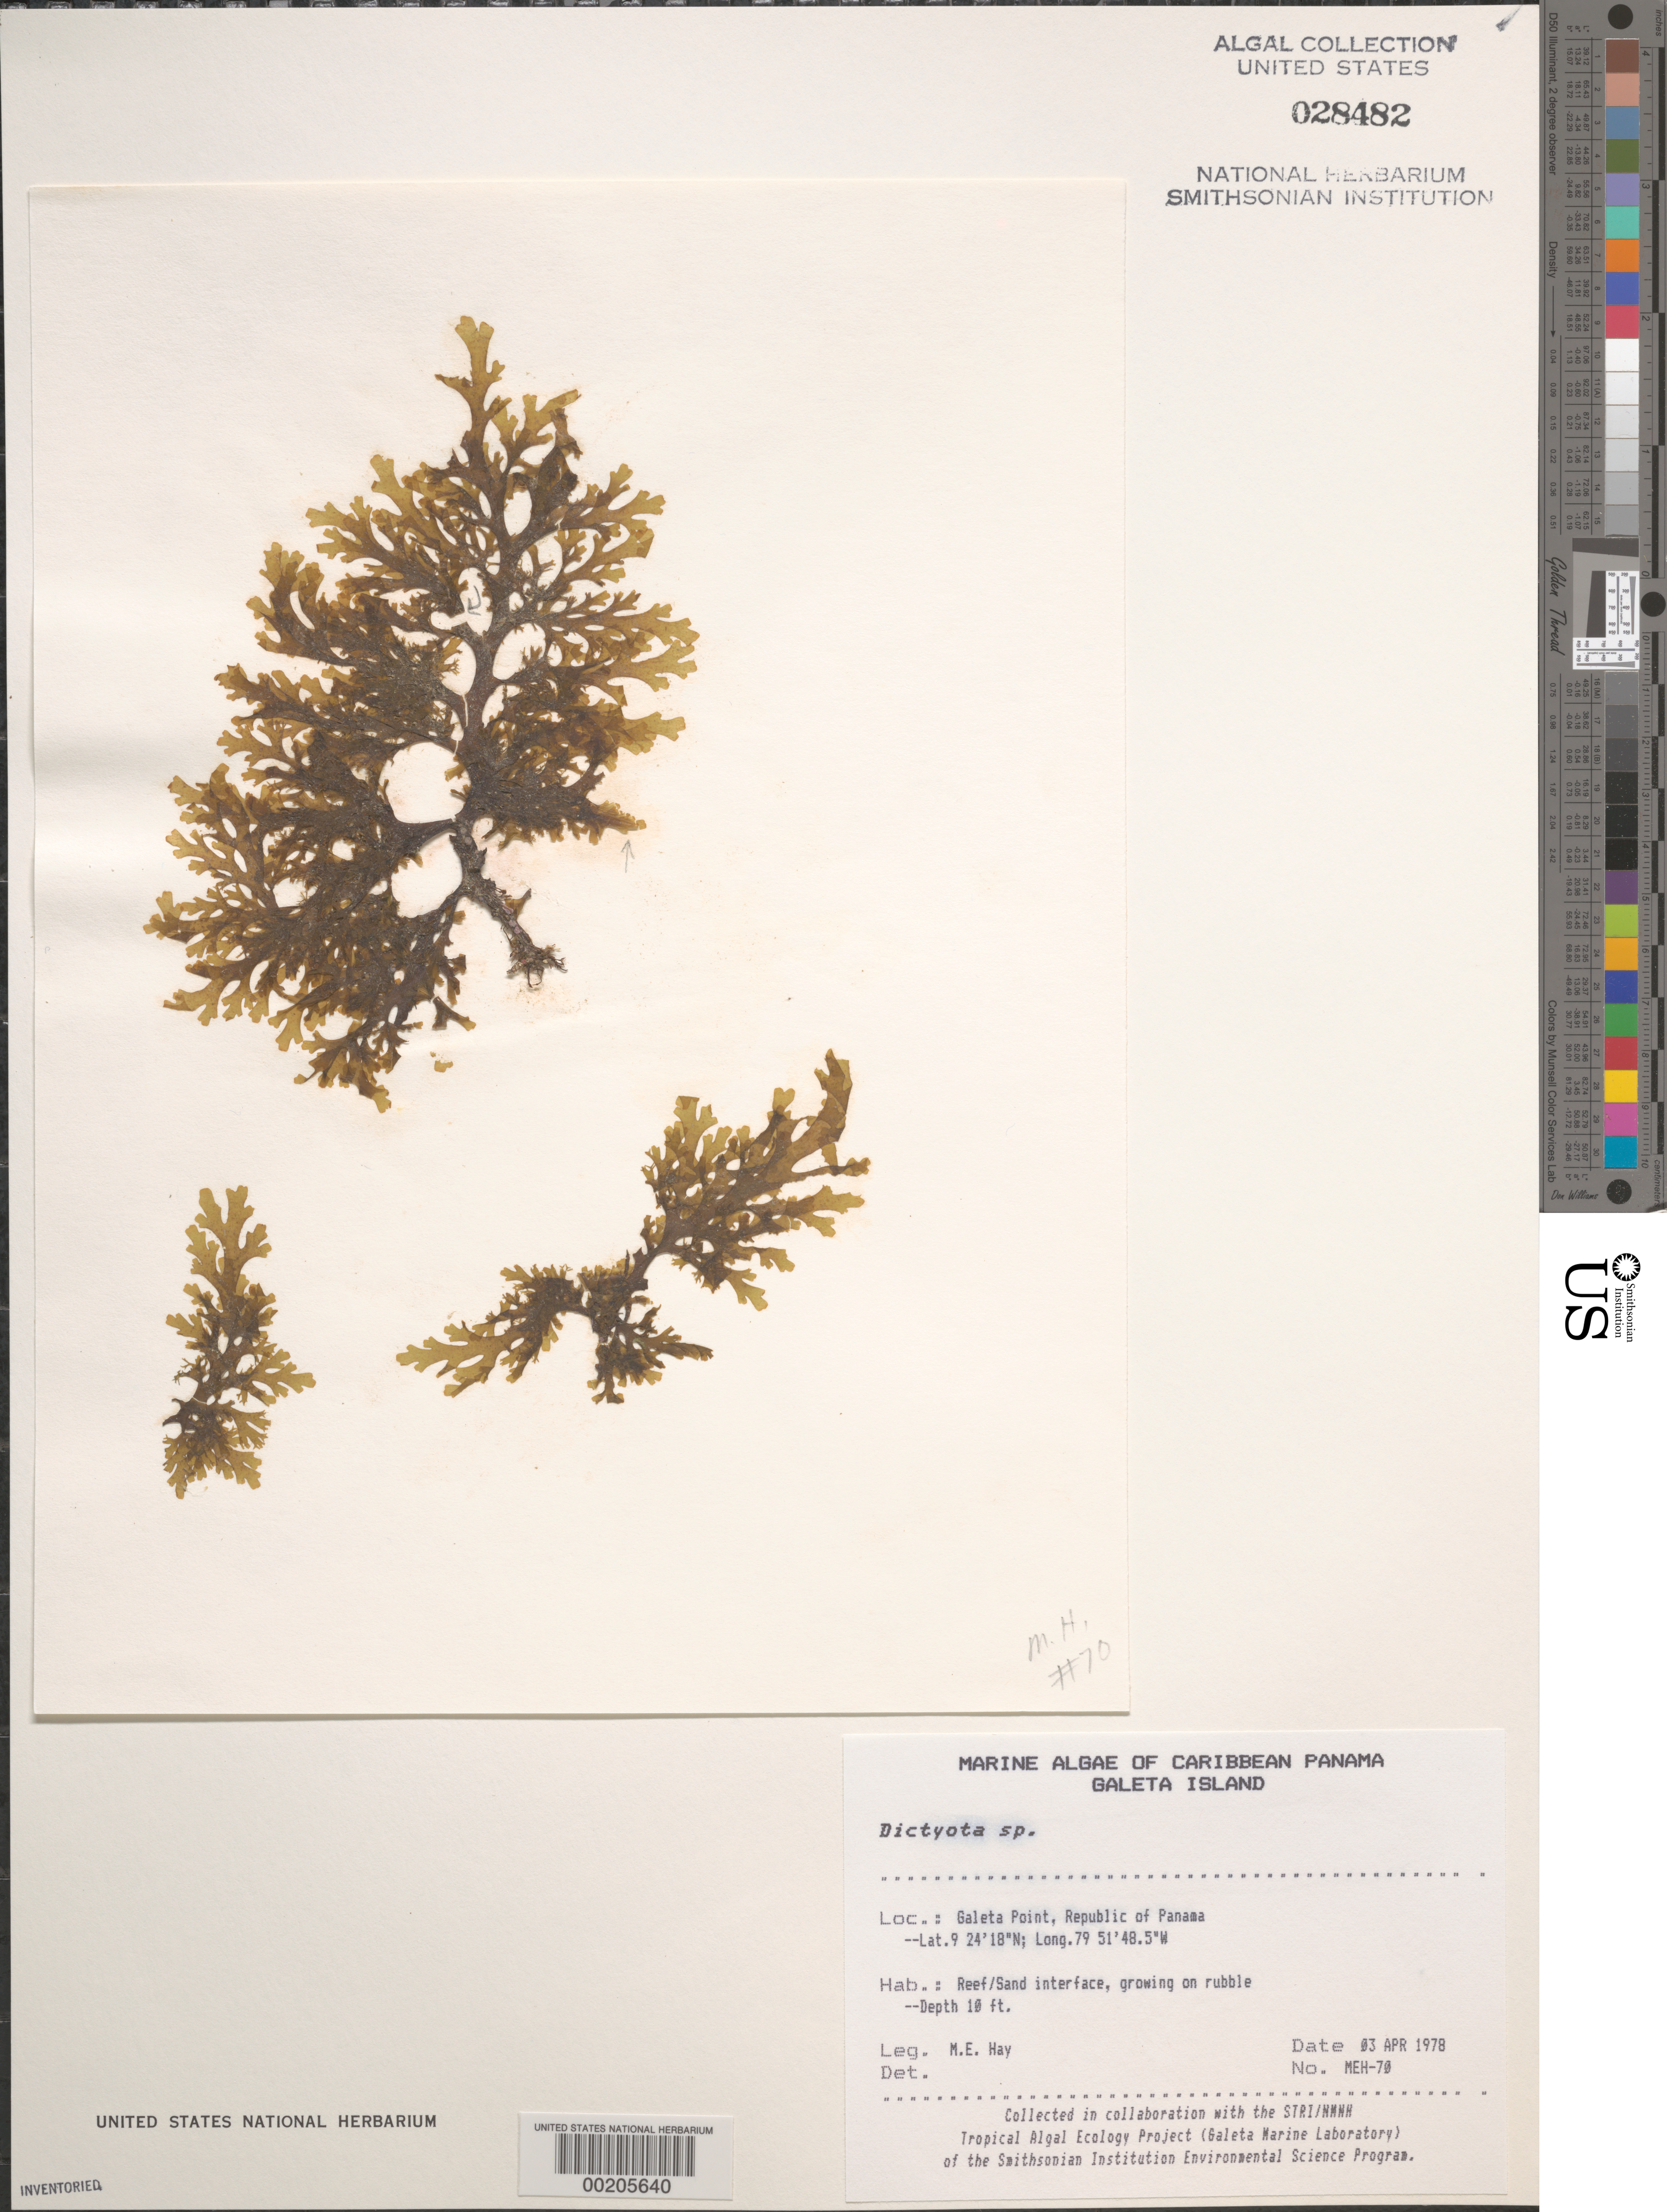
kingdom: Chromista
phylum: Ochrophyta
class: Phaeophyceae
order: Dictyotales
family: Dictyotaceae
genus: Dictyota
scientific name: Dictyota sp.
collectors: M. E. Hay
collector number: MEH-70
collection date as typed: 03 Apr 1979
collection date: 1979-04-03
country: Panama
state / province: Colón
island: Galeta Island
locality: Galeta Point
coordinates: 9 24' 18" N, 79 51' 48.5" W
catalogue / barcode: US 28482